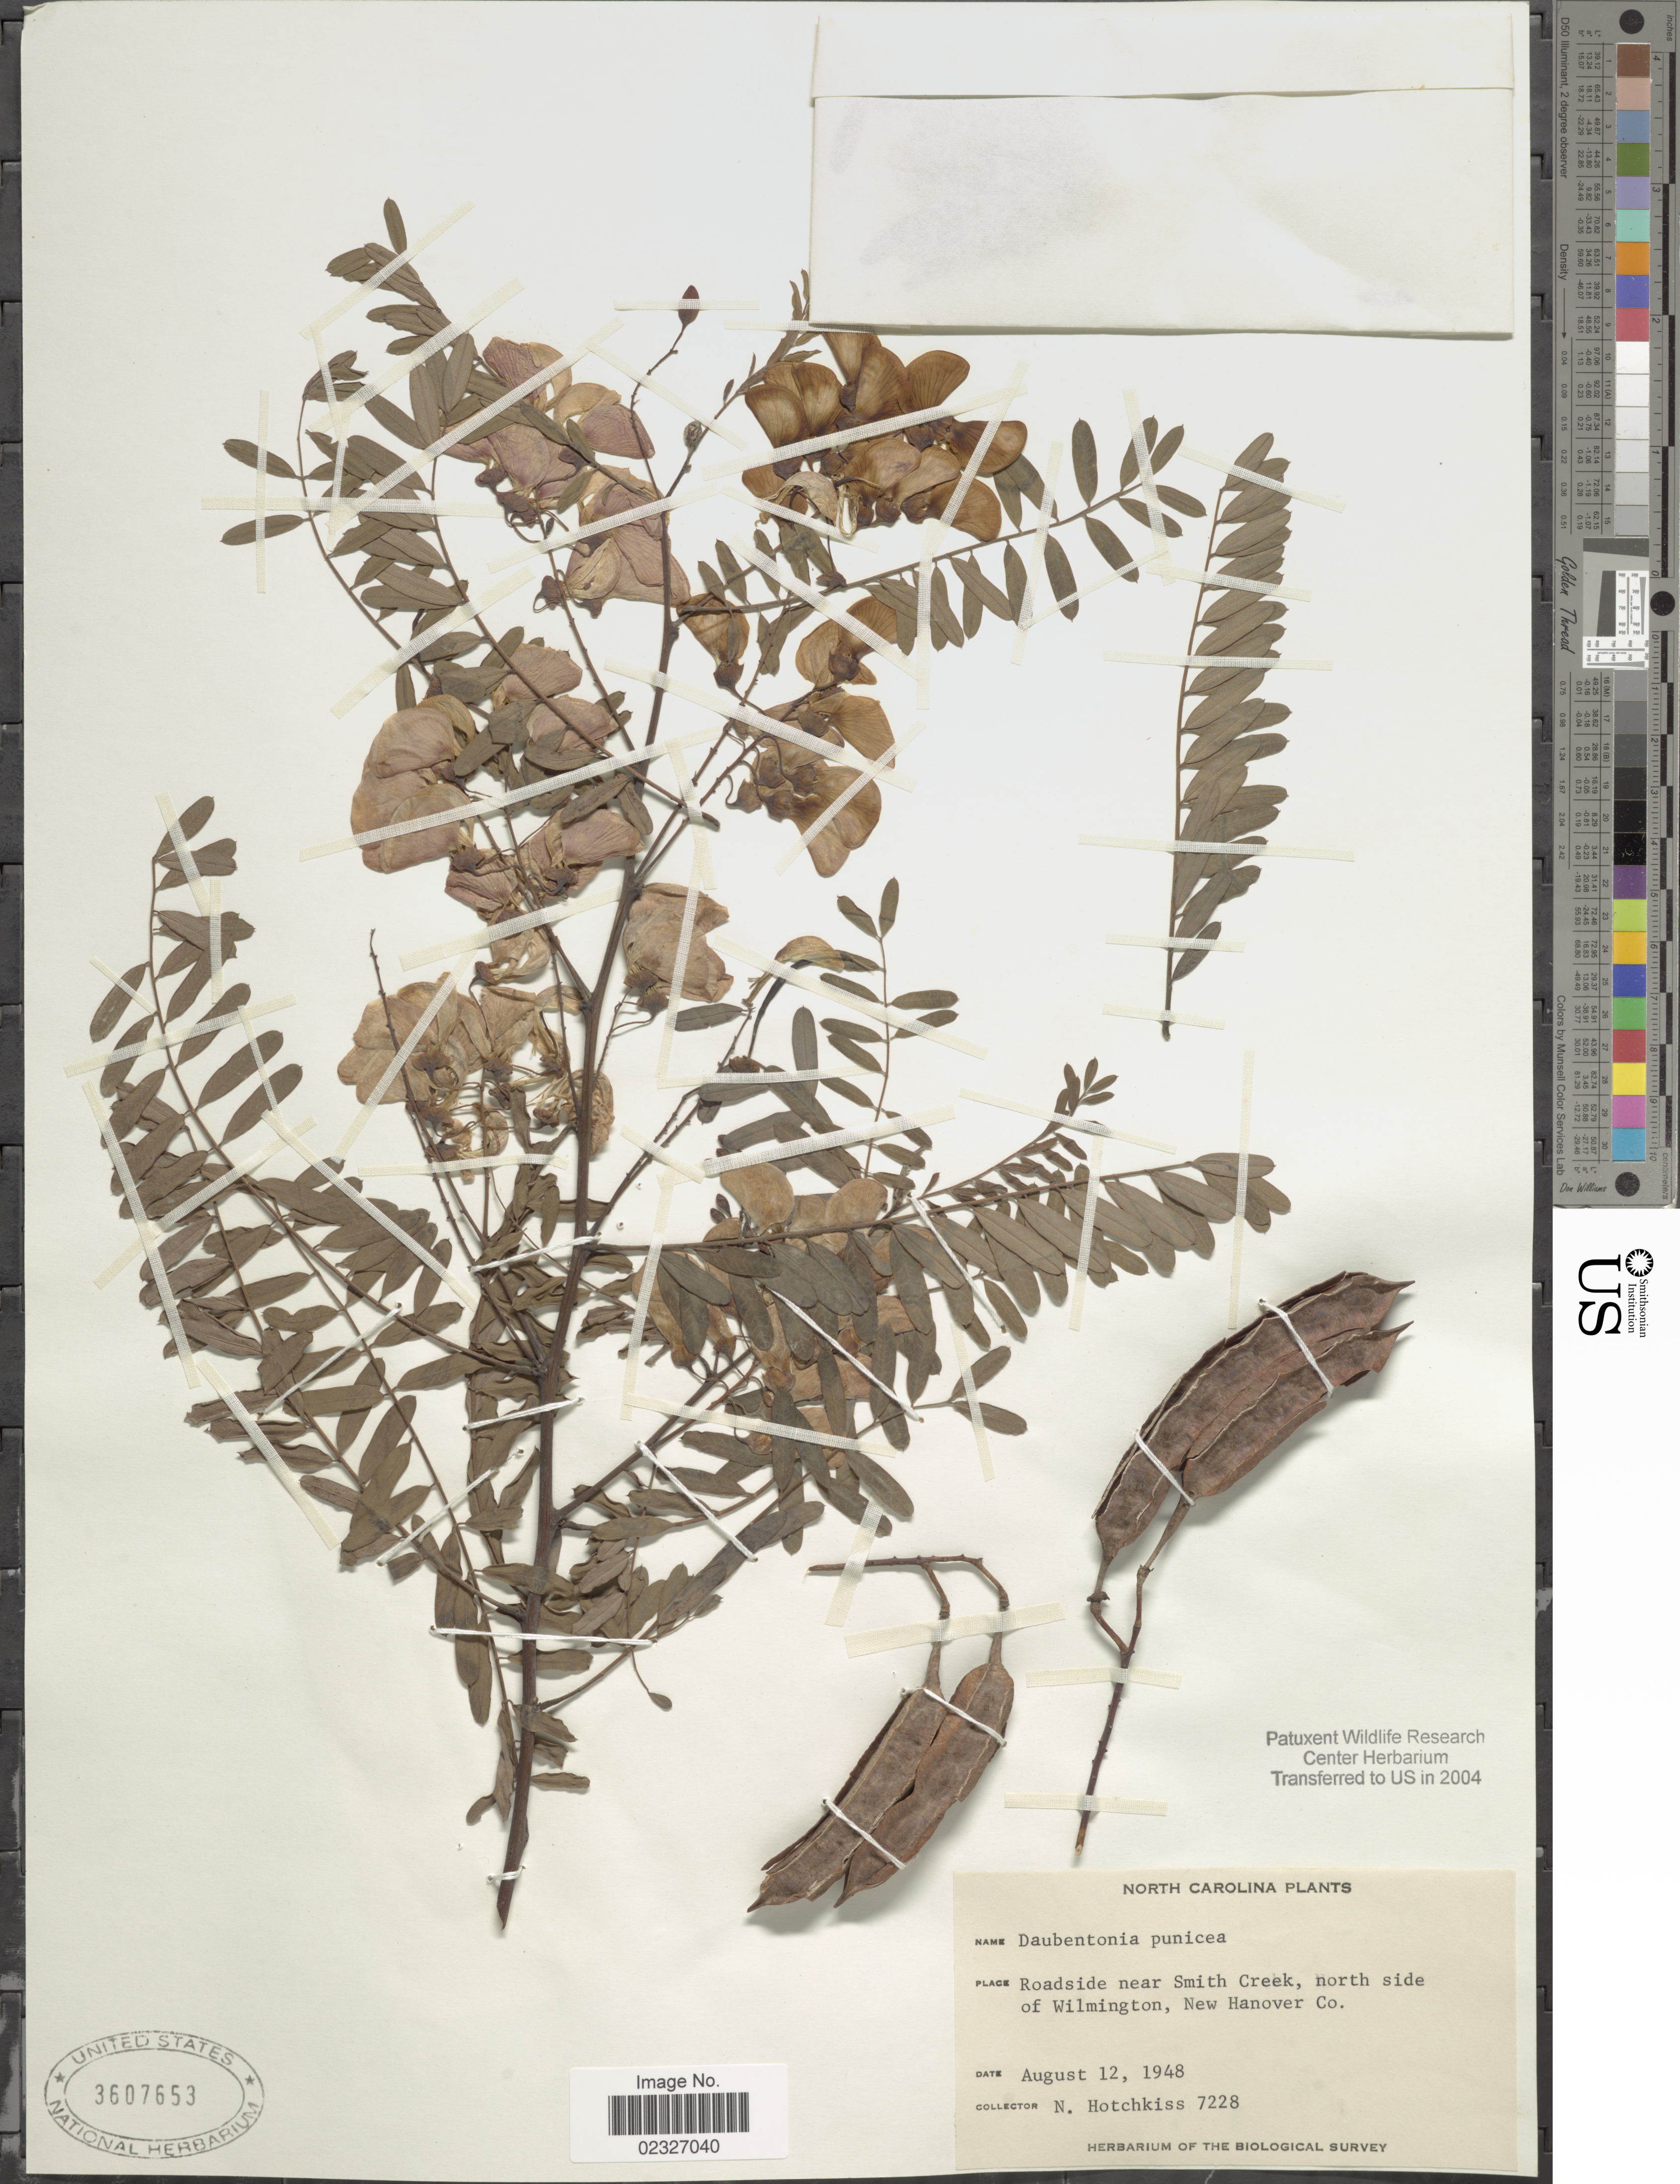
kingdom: Plantae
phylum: Tracheophyta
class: Magnoliopsida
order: Fabales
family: Fabaceae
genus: Sesbania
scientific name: Sesbania punicea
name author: (Cav.) Benth.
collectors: N. Hotchkiss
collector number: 7228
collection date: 1948-08-12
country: United States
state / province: North Carolina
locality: Roadside near Smith Creek, north side of Wilmington, New Hanover Co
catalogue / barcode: US 3607653